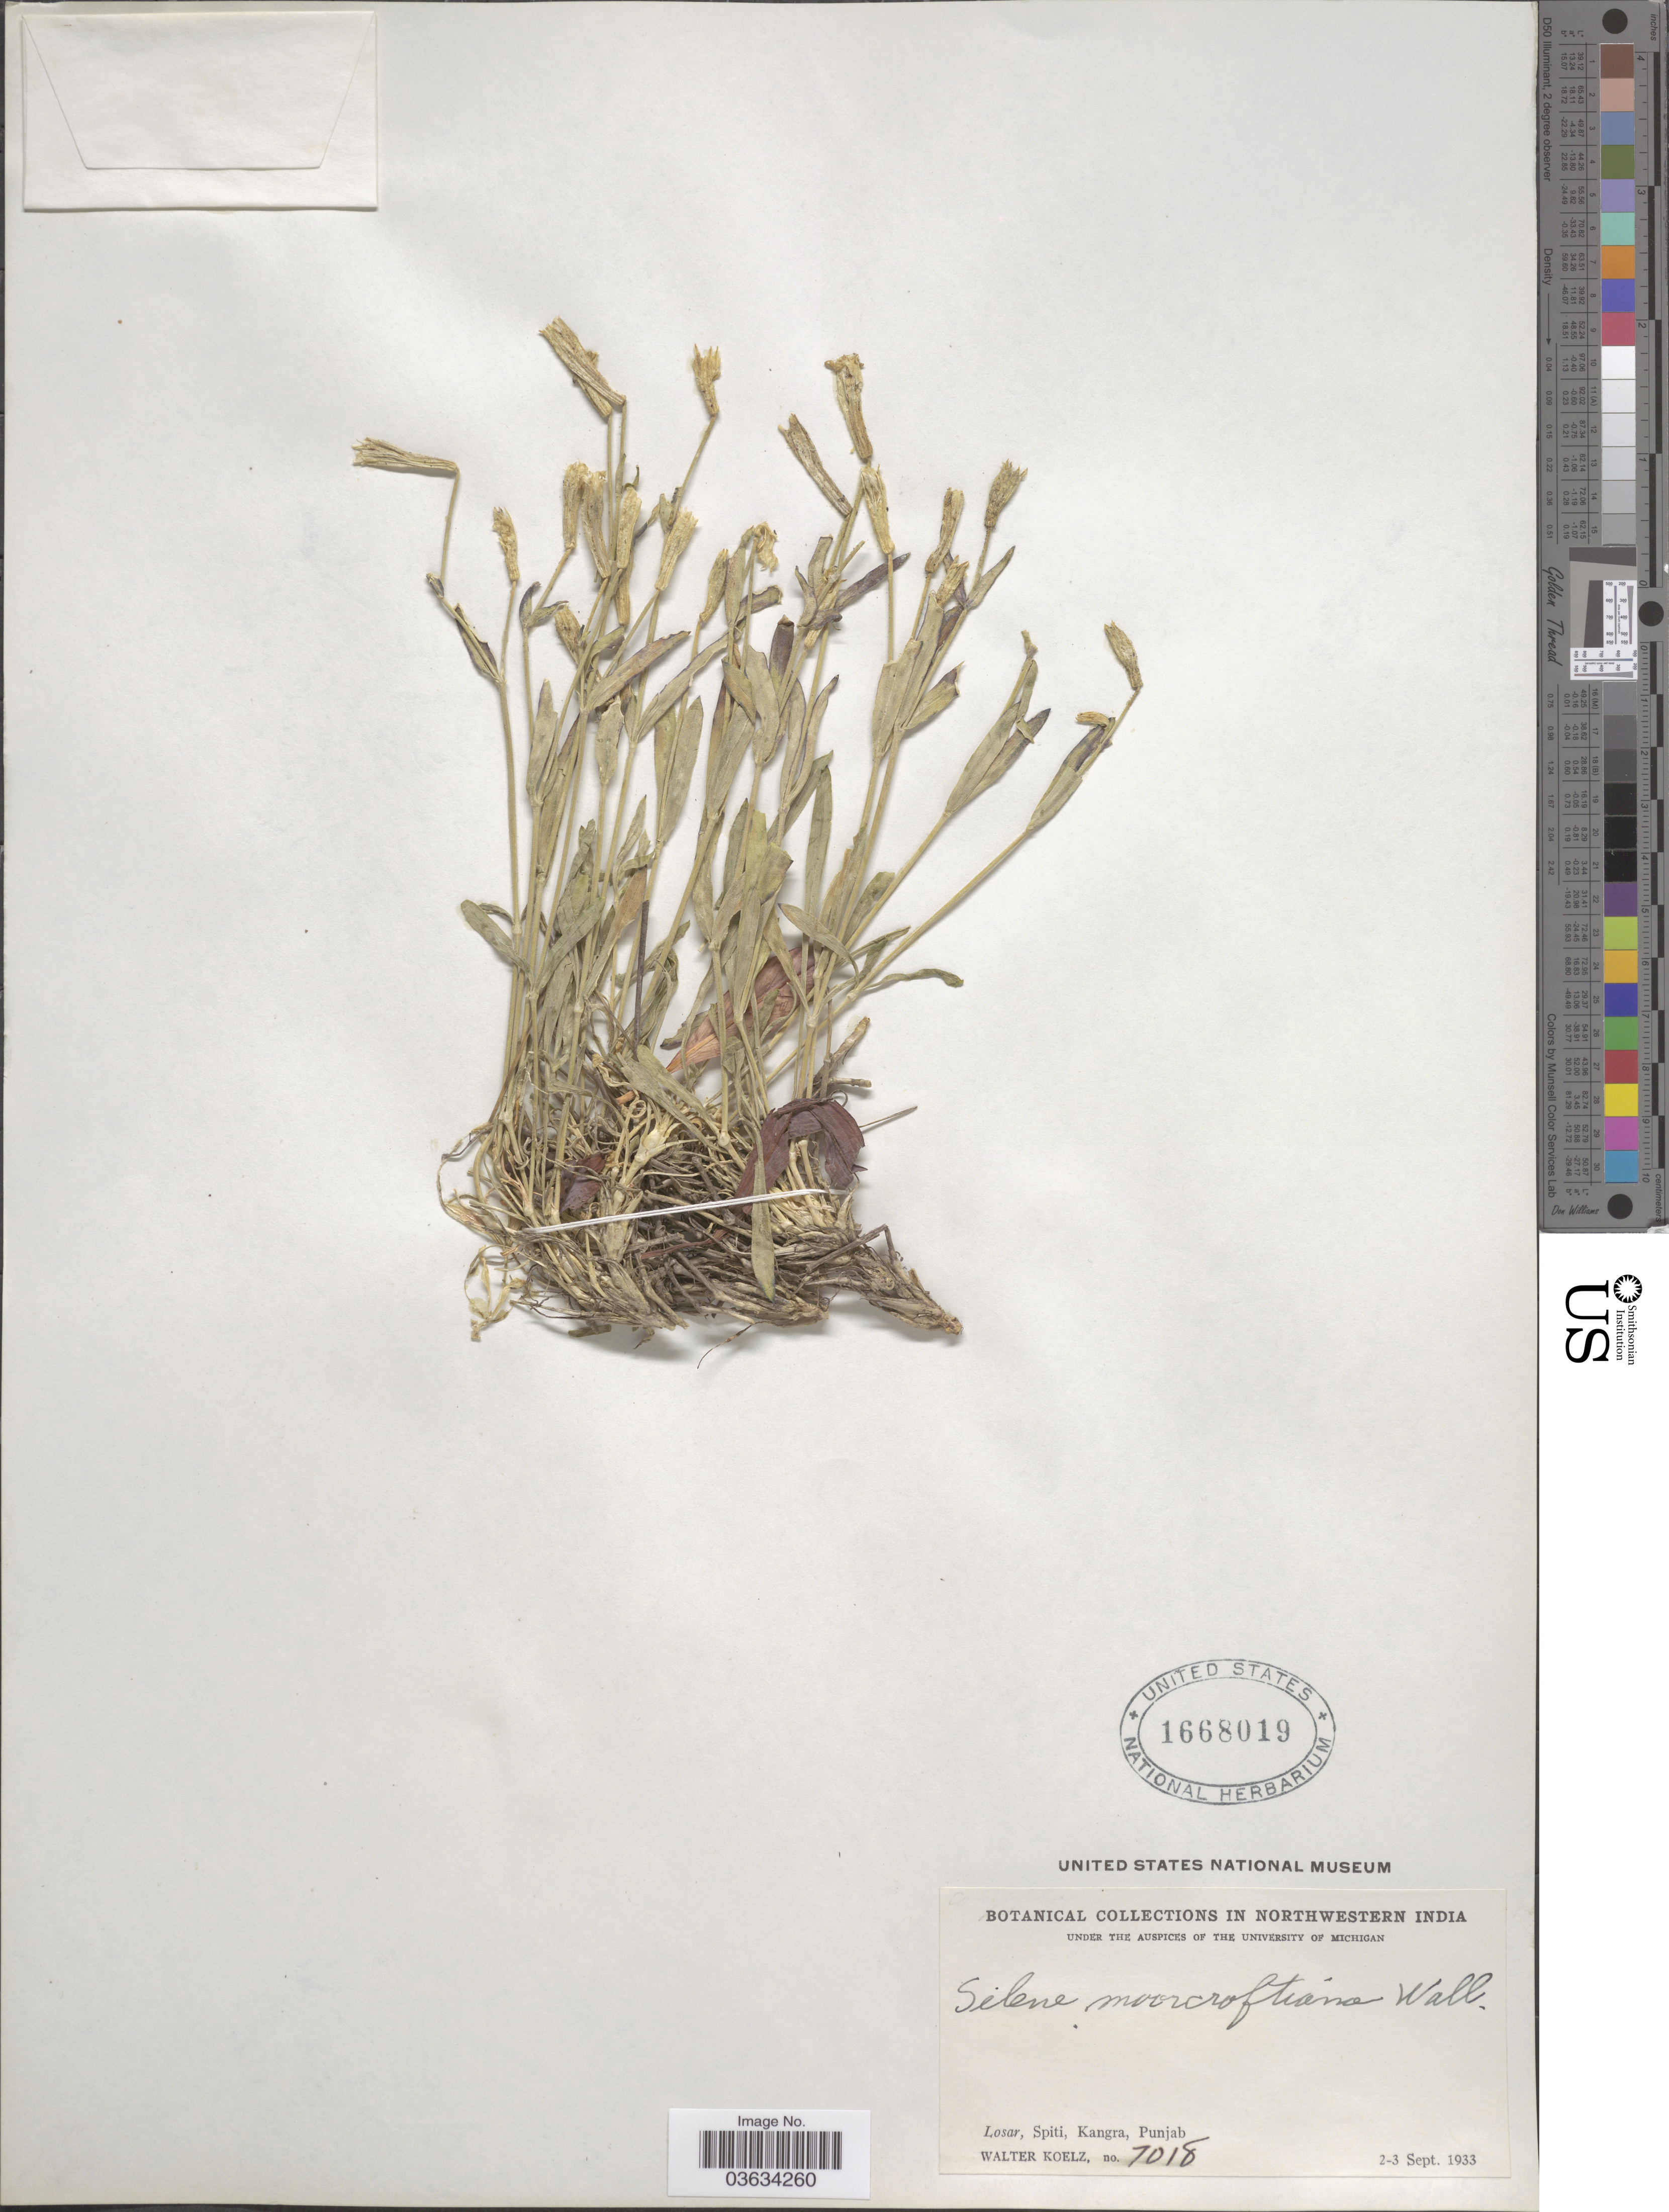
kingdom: Plantae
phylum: Tracheophyta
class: Magnoliopsida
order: Caryophyllales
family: Caryophyllaceae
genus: Silene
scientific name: Silene moorcroftiana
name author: Wall. ex Benth.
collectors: W. N. Koelz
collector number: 7018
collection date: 1933-09-02/1933-09-03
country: India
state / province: Punjab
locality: In Northwestern India. Losar, Spiti, Kangra, Punjab.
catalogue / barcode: US 1668019